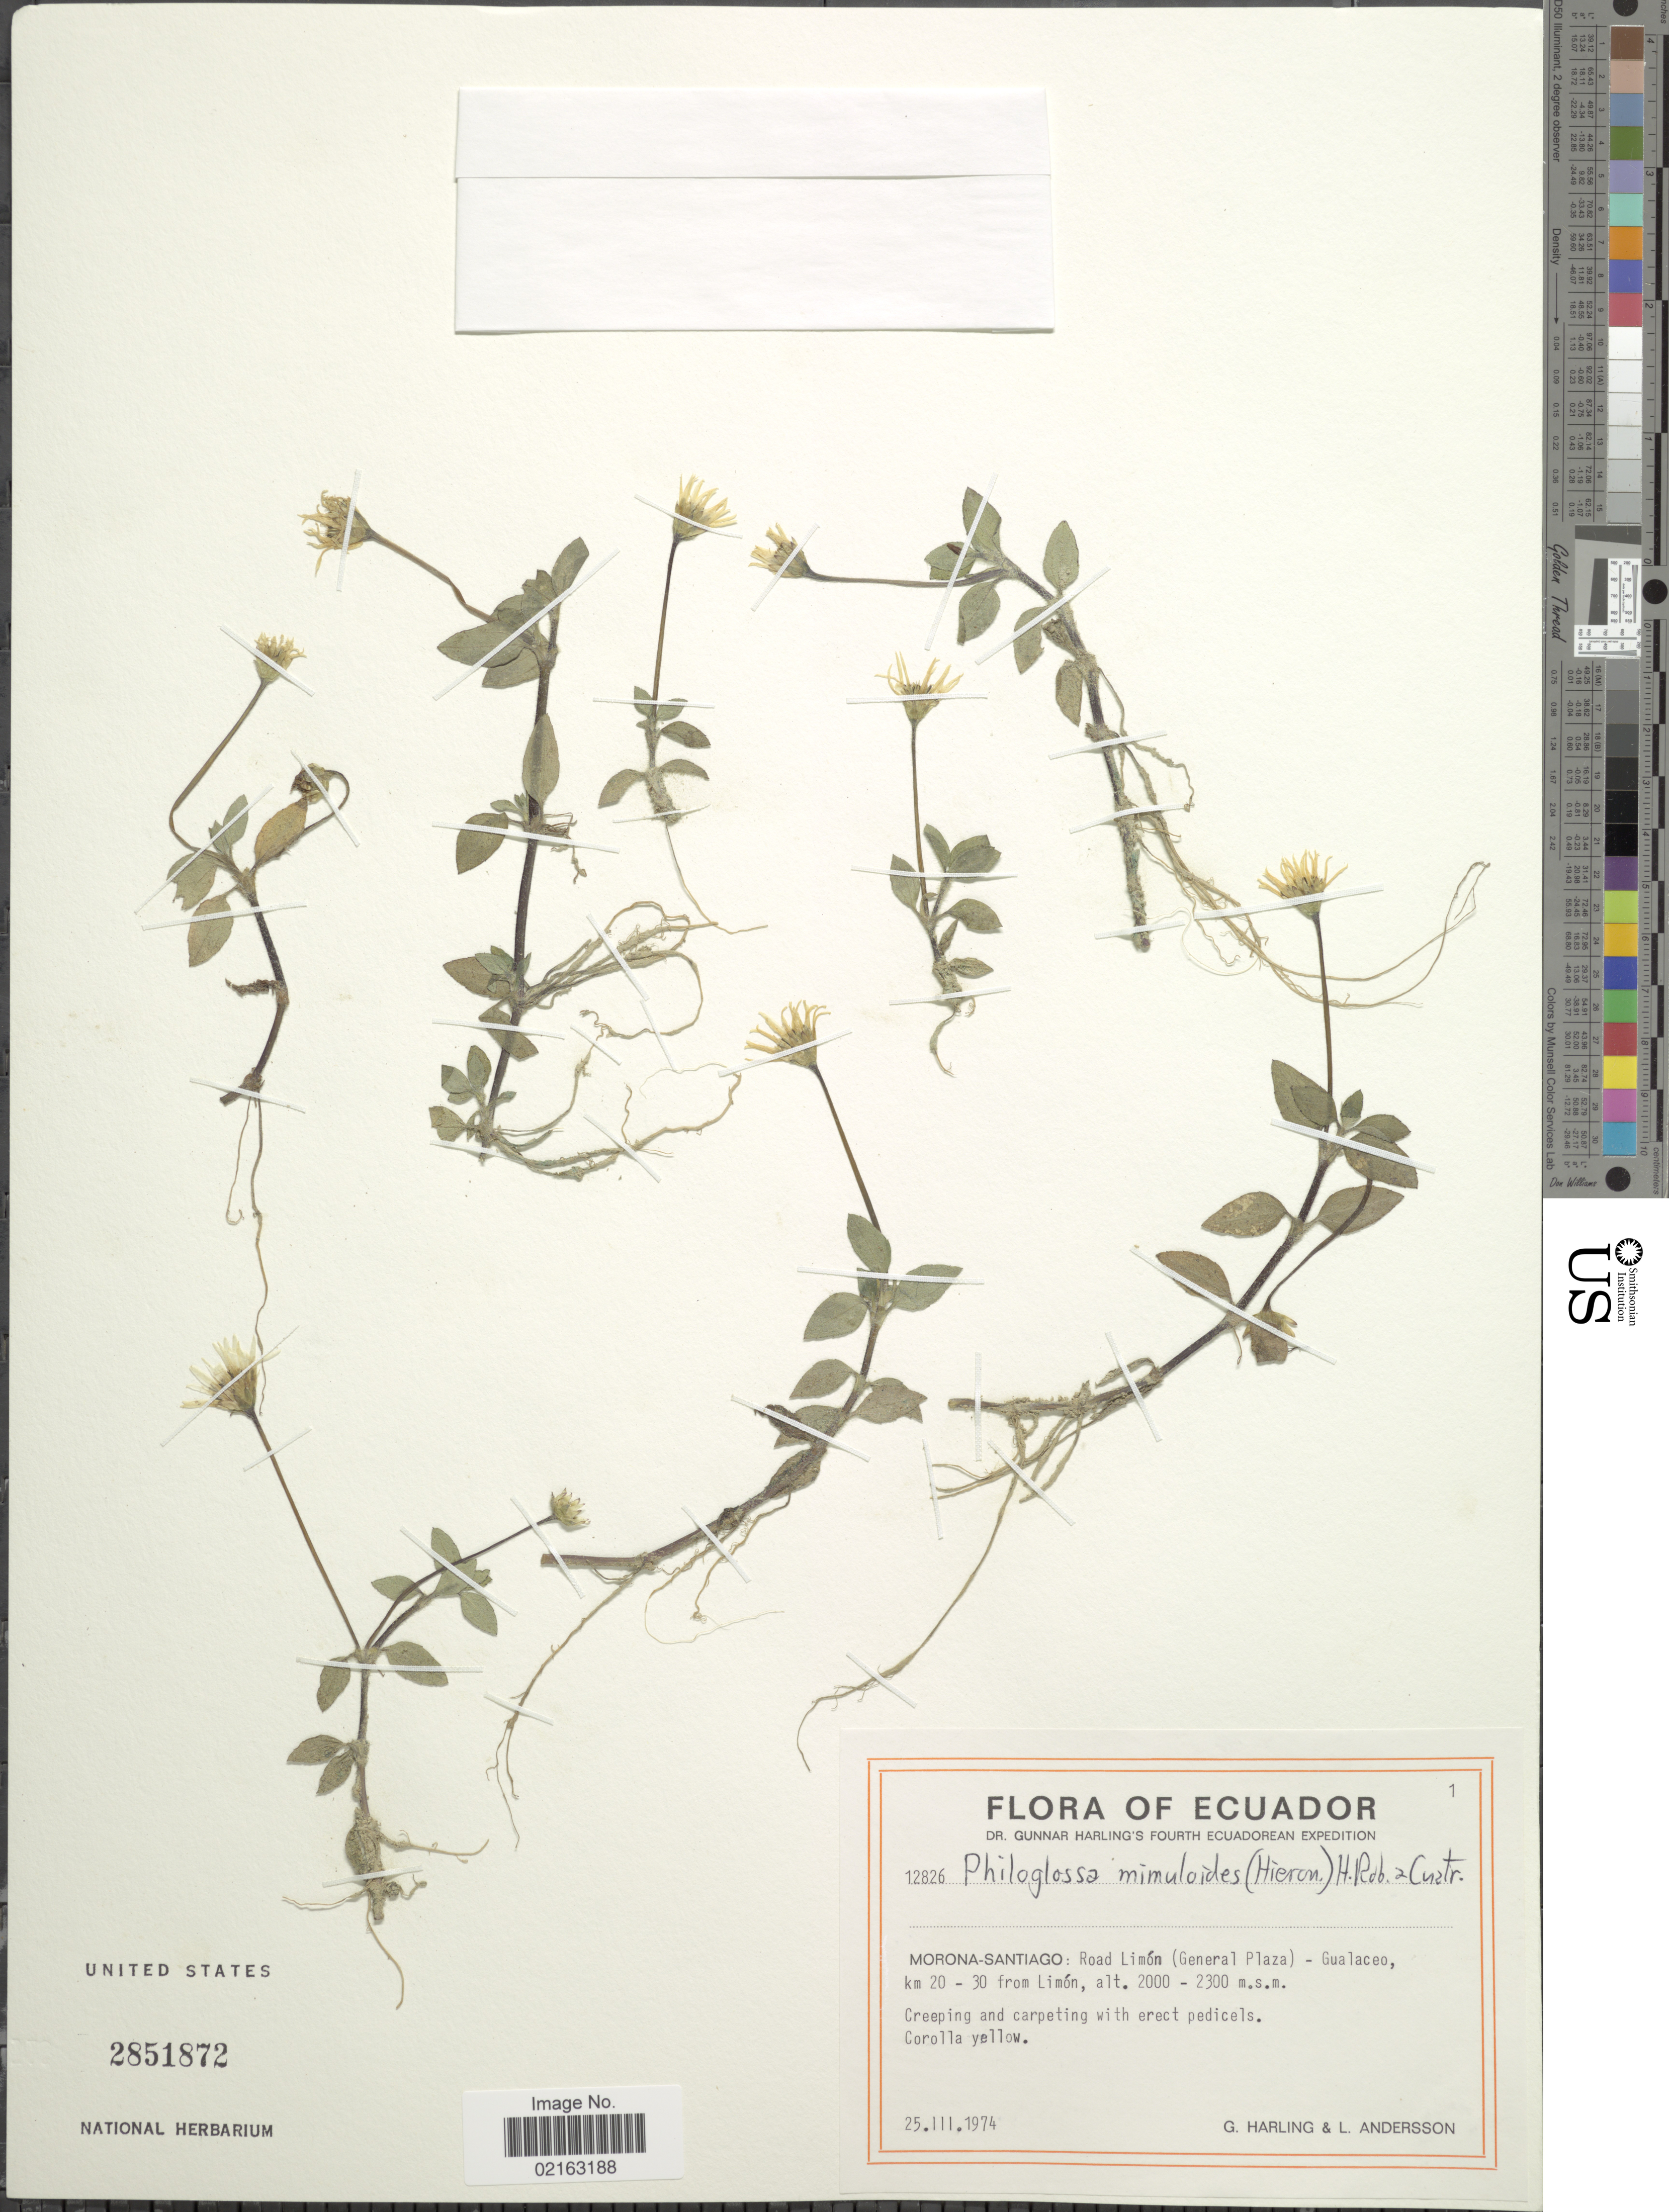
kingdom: Plantae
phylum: Tracheophyta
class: Magnoliopsida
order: Asterales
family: Asteraceae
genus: Philoglossa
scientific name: Philoglossa mimuloides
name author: (Hieron.) H. Rob. & Brettell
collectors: G. Harling & L. Andersson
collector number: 12826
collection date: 1974-03-25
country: Ecuador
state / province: Morona-Santiago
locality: Morona-Santiago: Road Limón (General Plaza) - TGualaceo, km 20-30 from Limón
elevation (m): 2000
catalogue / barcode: US 2851872